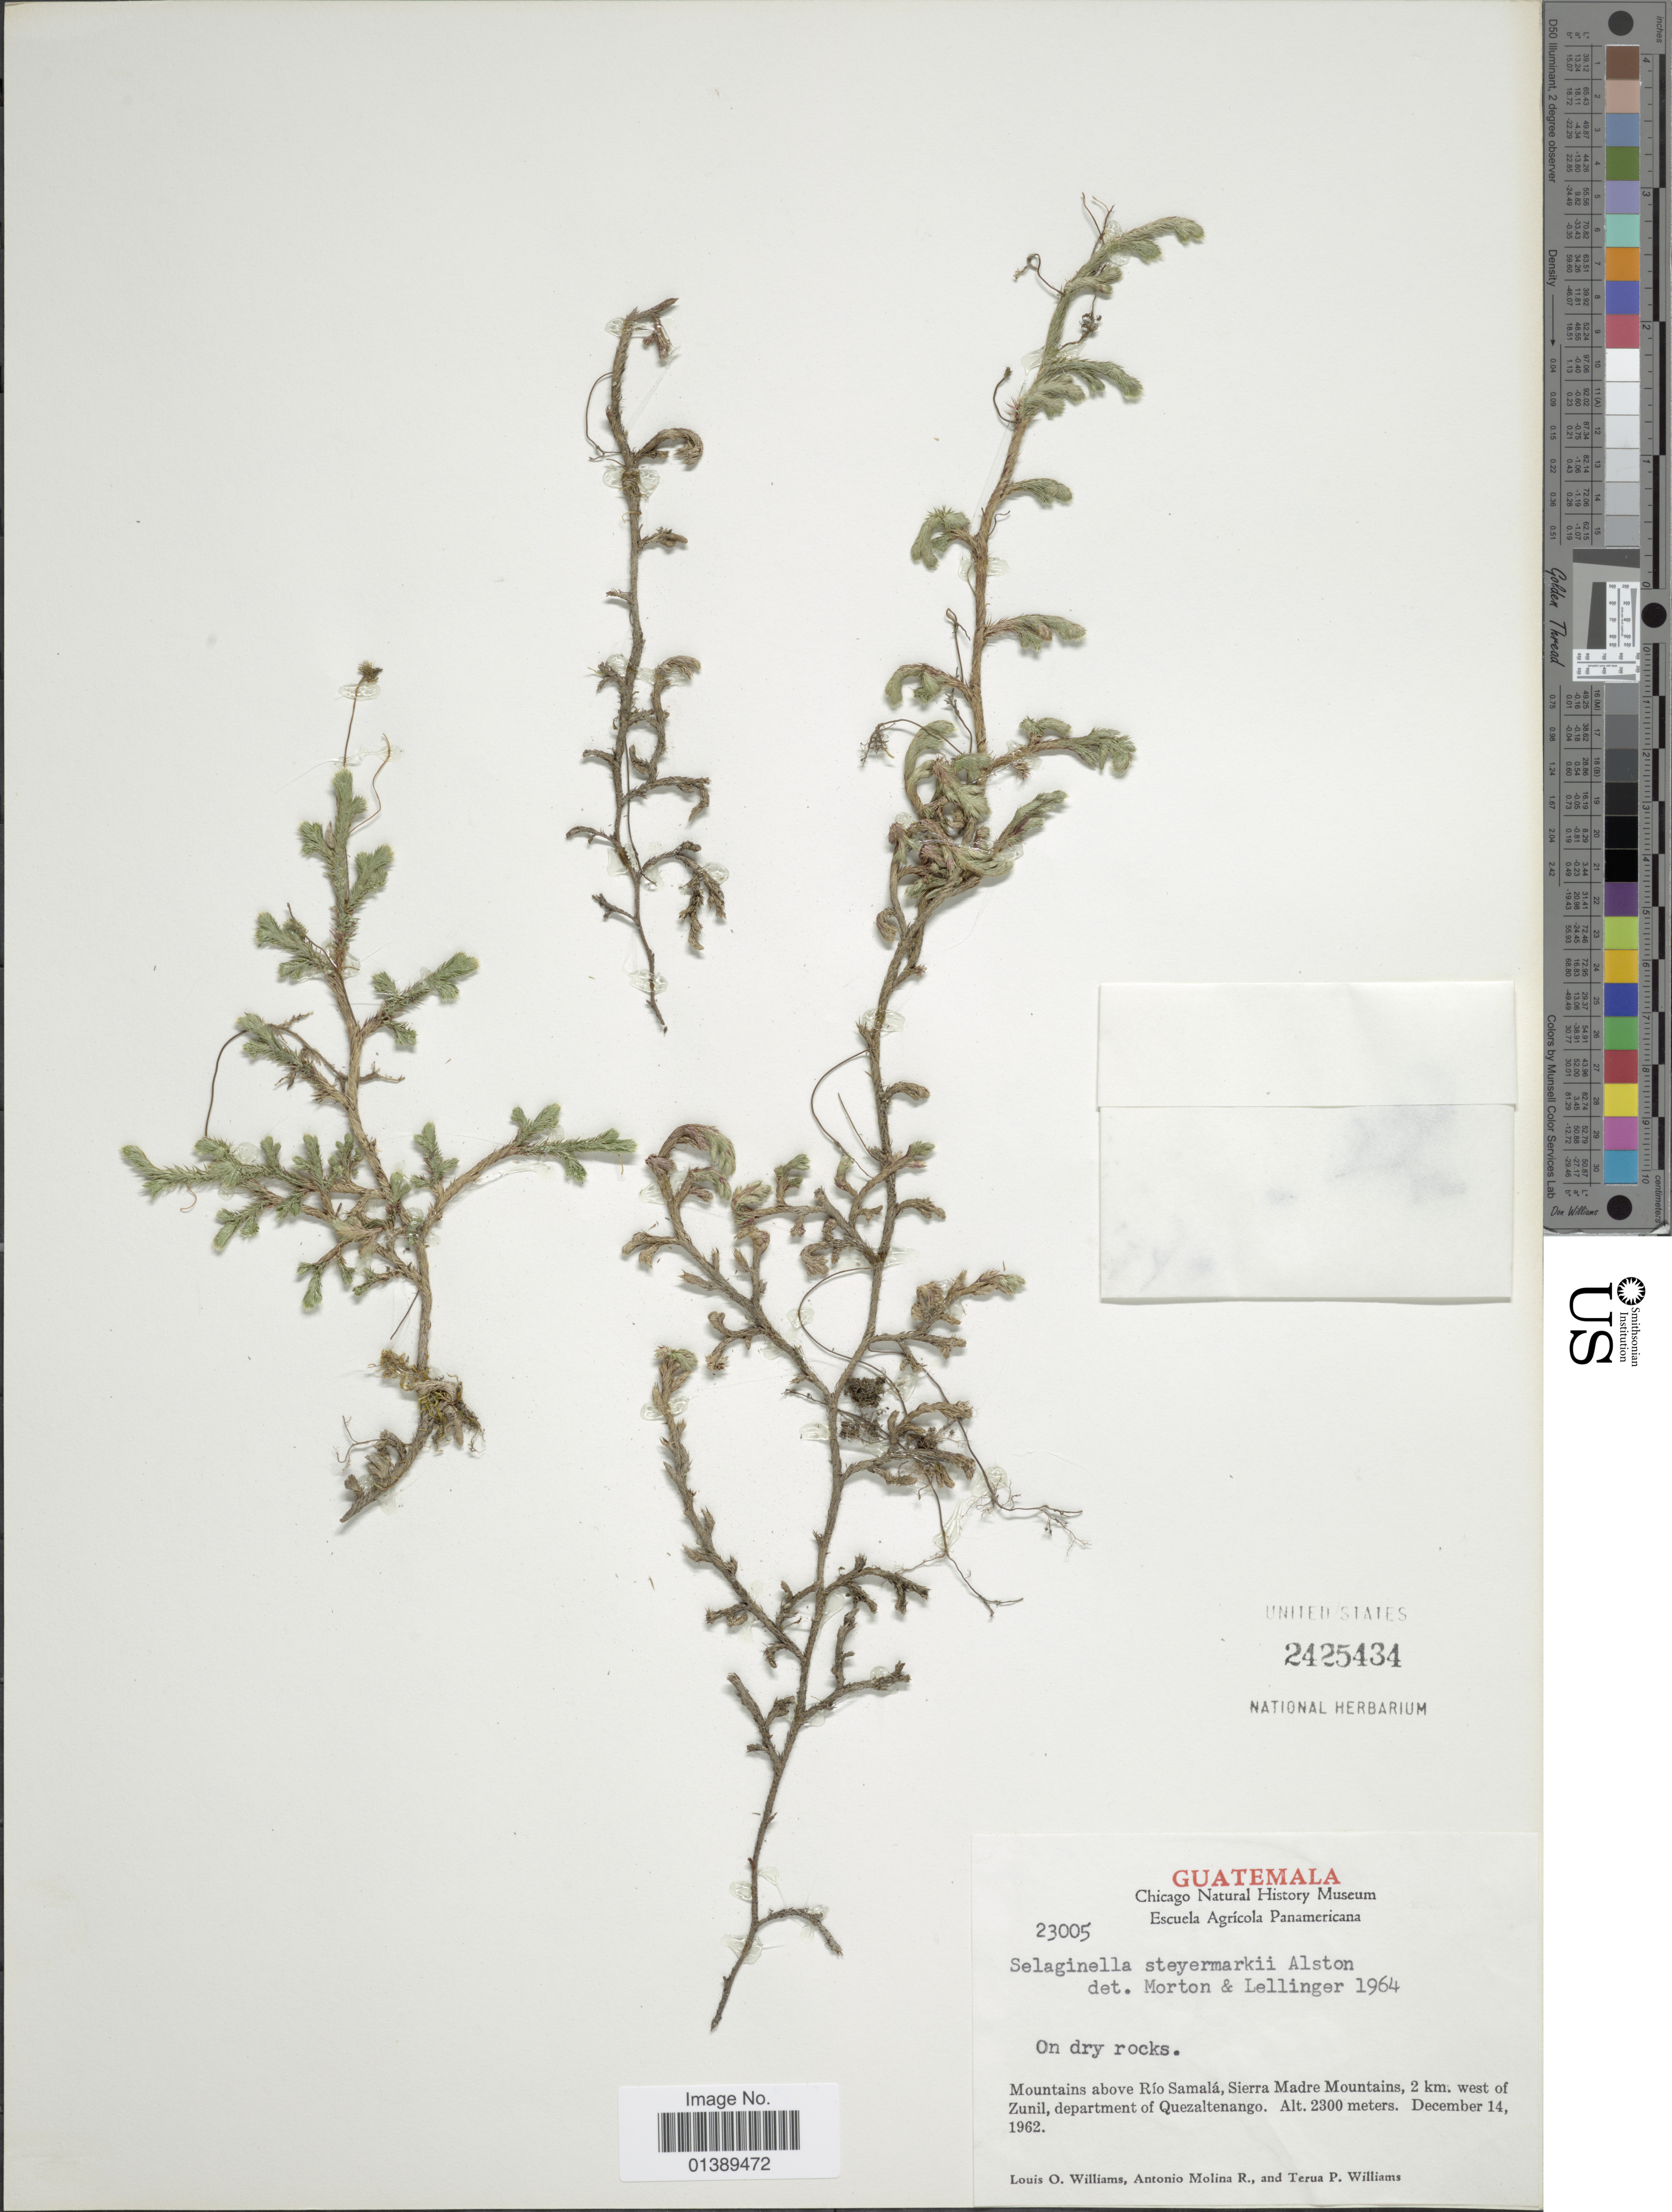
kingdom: Plantae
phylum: Tracheophyta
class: Lycopodiopsida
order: Selaginellales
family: Selaginellaceae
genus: Selaginella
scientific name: Selaginella steyermarkii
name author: Alston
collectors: L. O. Williams, A. Molina R. & T. P. Williams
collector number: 23005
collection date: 1962-12-14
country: Guatemala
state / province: Quetzaltenango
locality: Mountains above Río Samalá, Sierra Madre Mountains, 2 km west of Zunil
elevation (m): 2300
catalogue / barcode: US 2425434